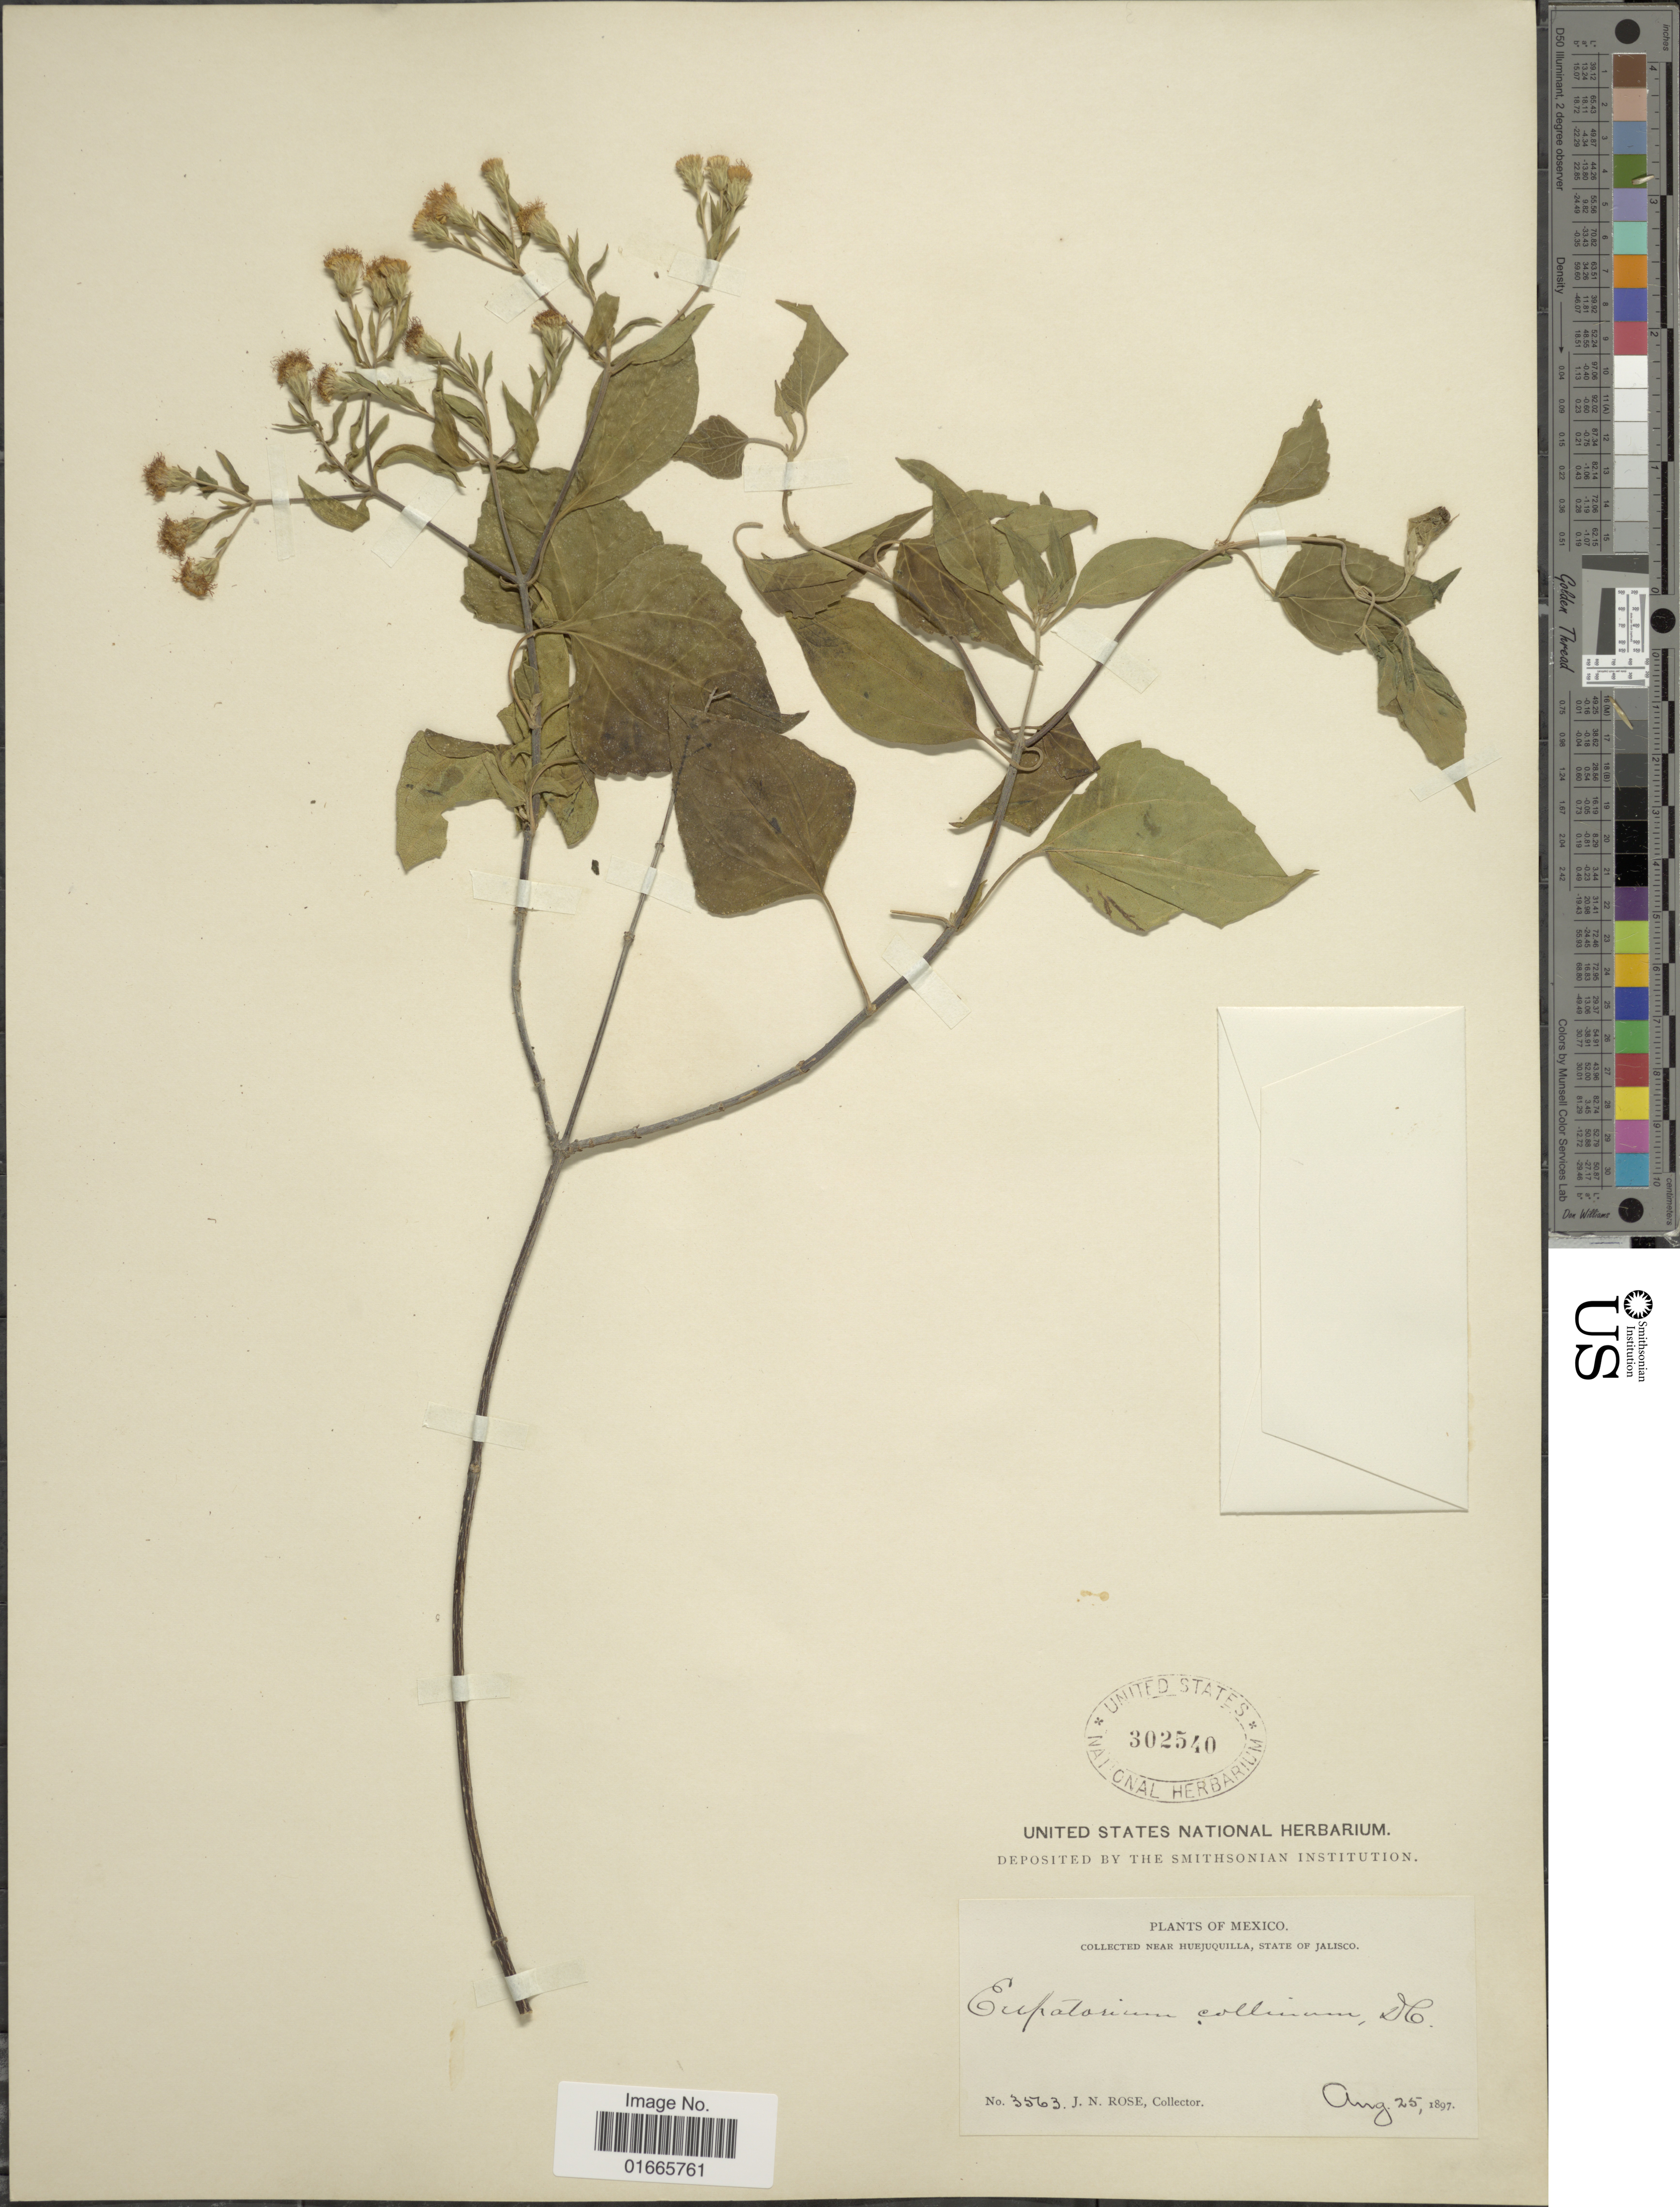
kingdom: Plantae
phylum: Tracheophyta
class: Magnoliopsida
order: Asterales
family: Asteraceae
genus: Chromolaena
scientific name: Chromolaena collina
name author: (DC.) R.M. King & H. Rob.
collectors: J. N. Rose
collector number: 3563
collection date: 1897-08-25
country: Mexico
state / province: Jalisco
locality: Near Huejuquilla.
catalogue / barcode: US 302540